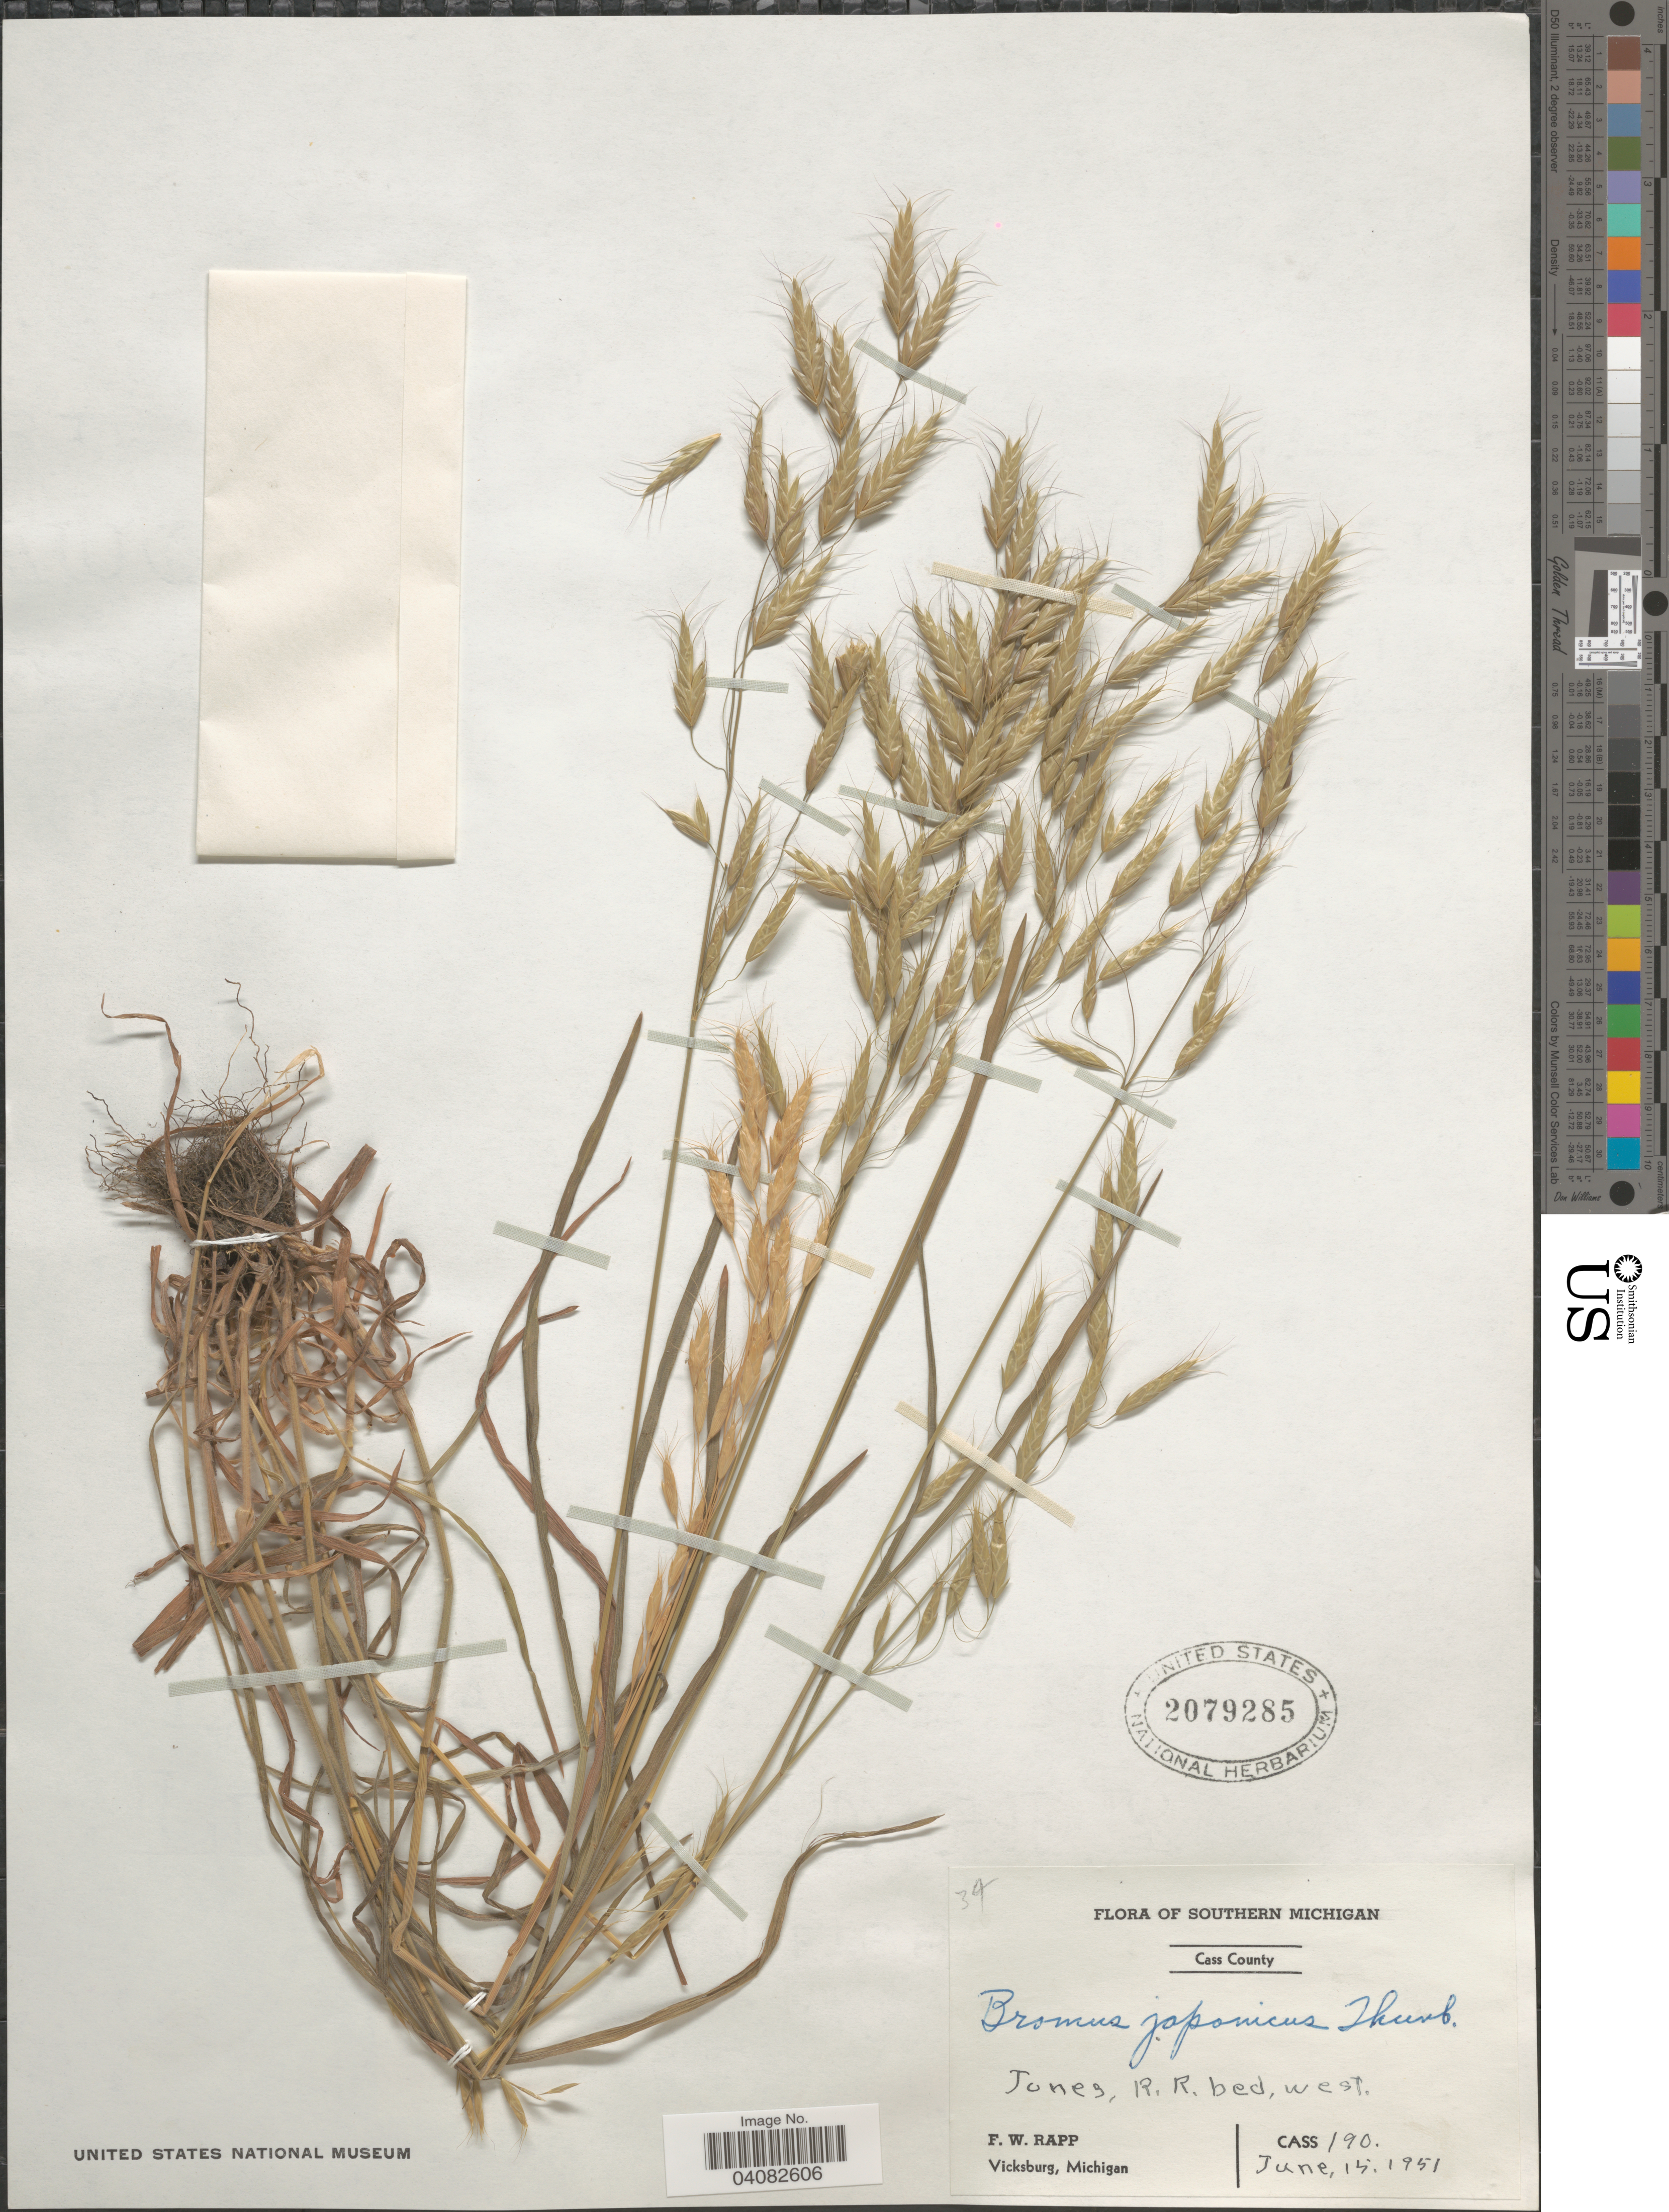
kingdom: Plantae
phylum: Tracheophyta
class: Liliopsida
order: Poales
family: Poaceae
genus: Bromus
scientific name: Bromus japonicus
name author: Houtt.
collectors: F. Rapp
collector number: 190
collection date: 1951-06-15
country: United States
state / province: Michigan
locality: Southern Michigan. Cass County. Jones, R. R. bed, west. Cass.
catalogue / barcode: US 2079285